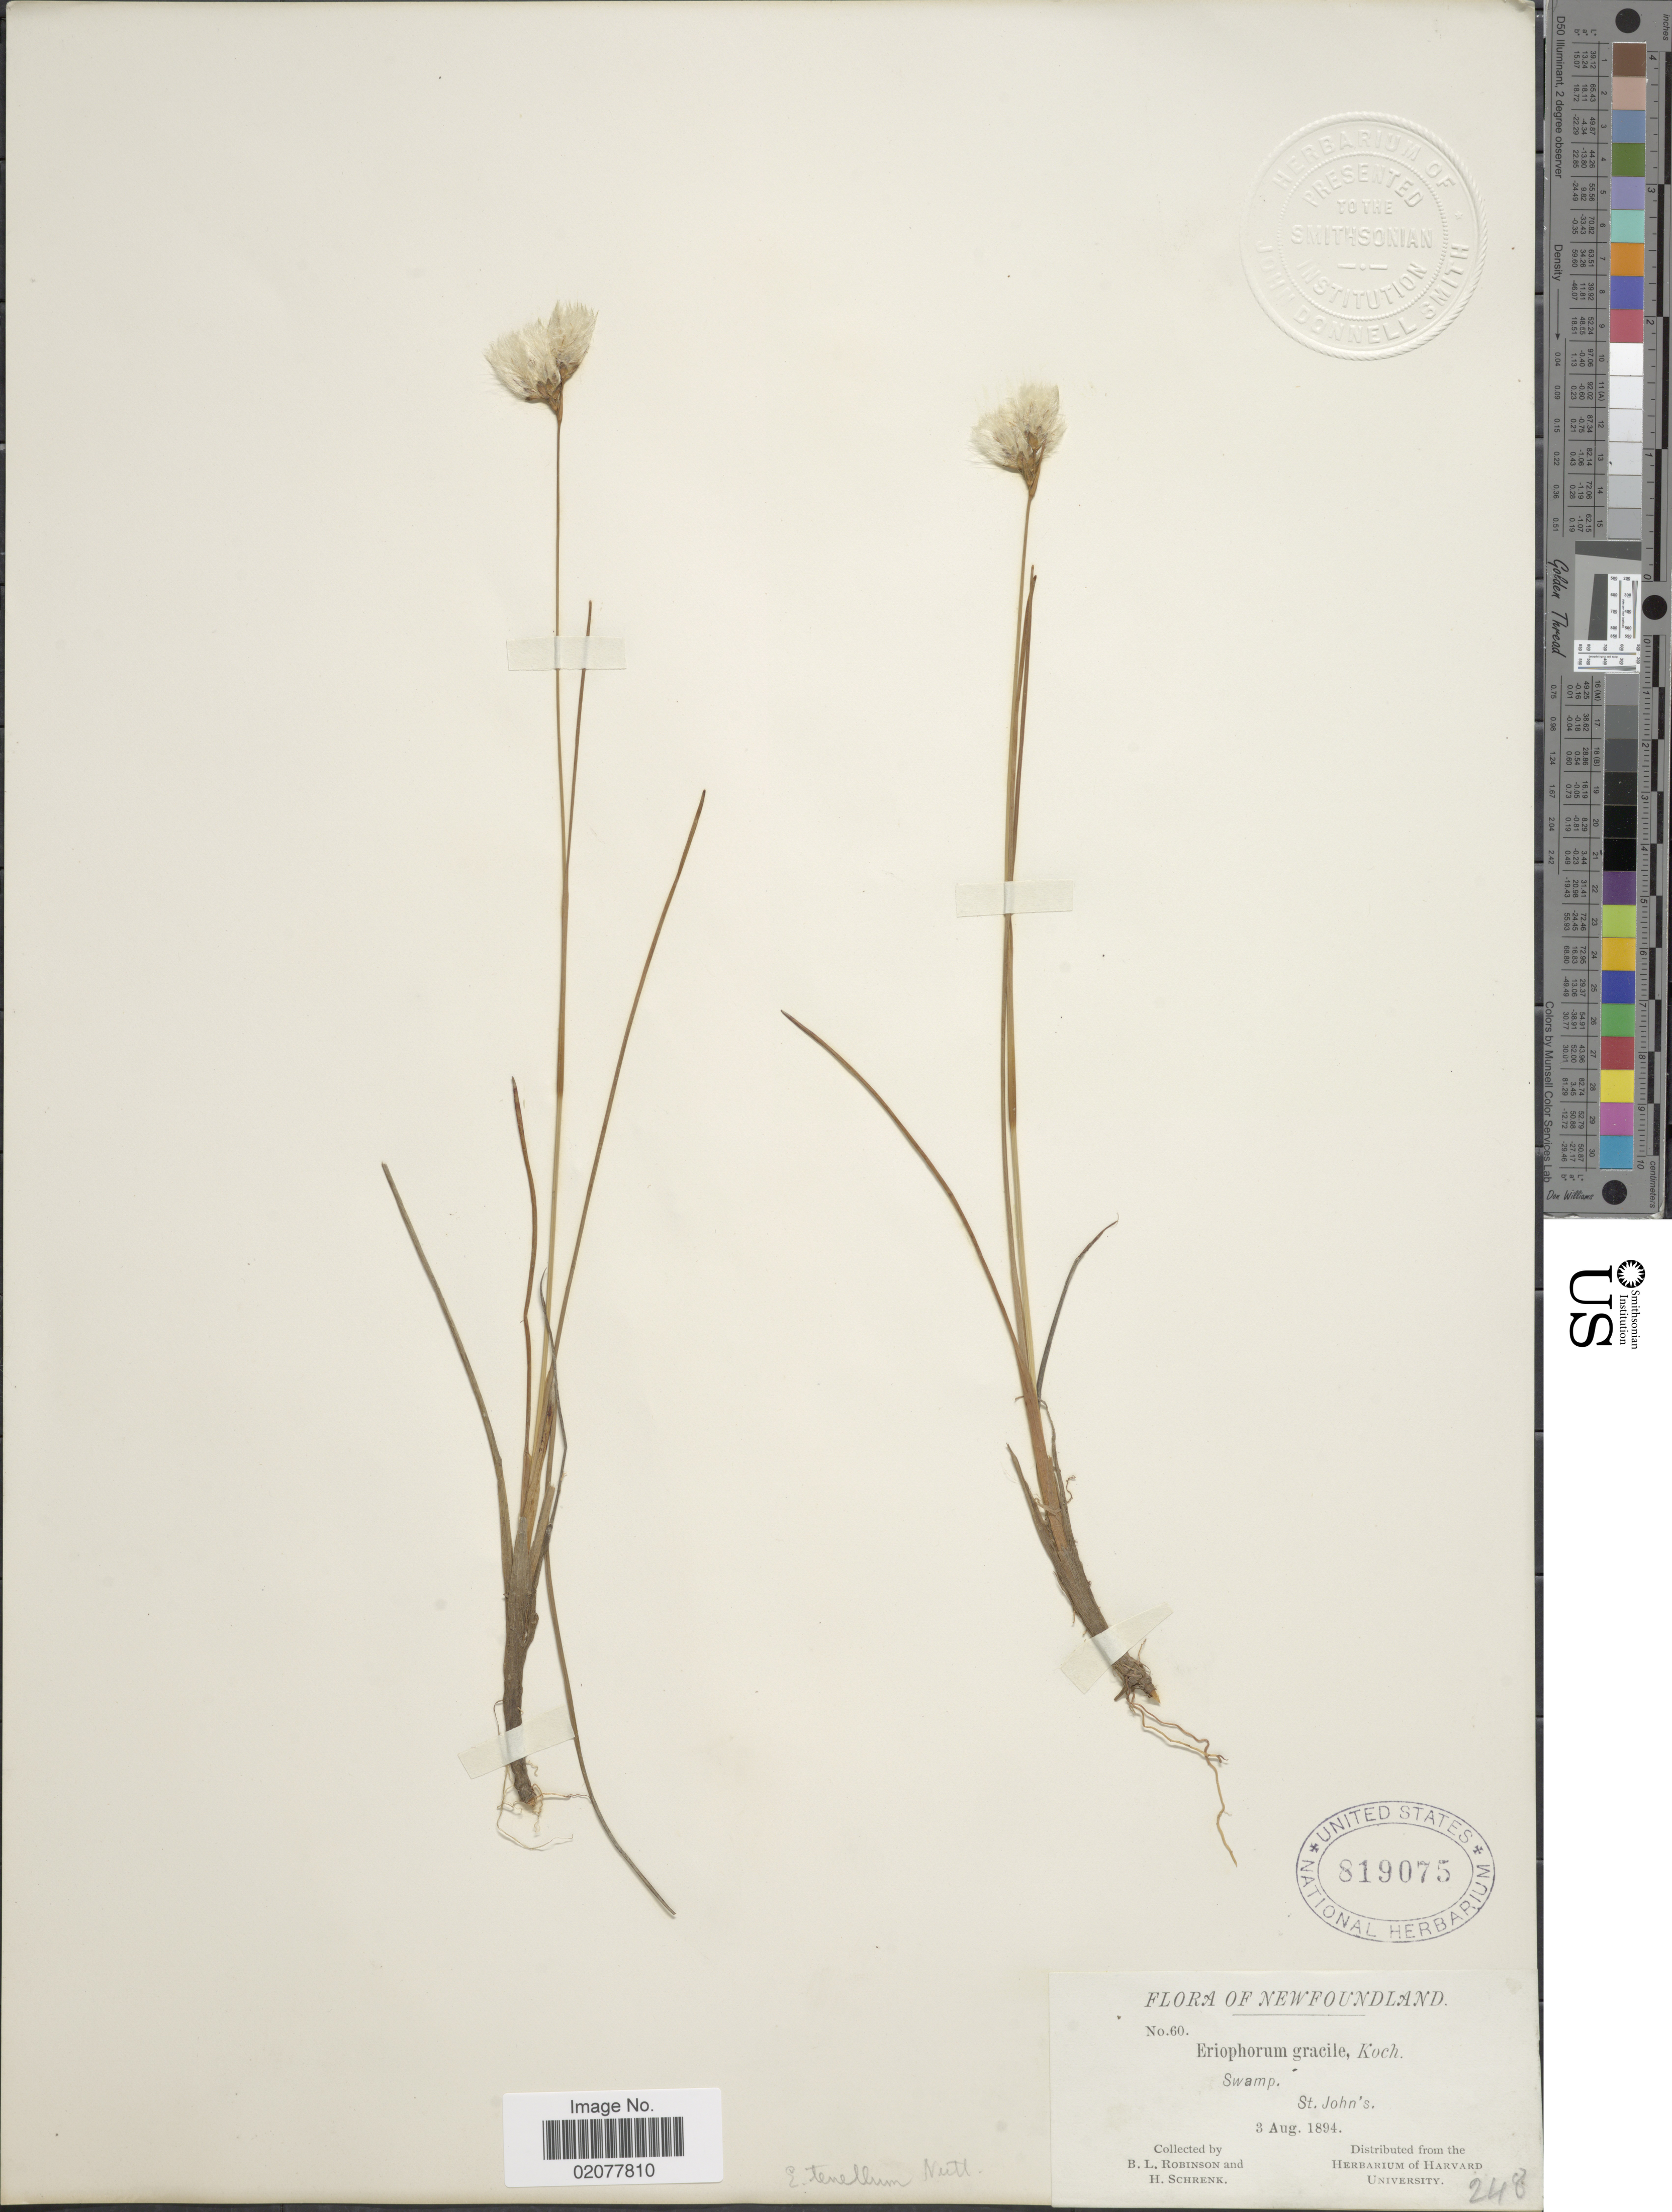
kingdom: Plantae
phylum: Tracheophyta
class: Liliopsida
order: Poales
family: Cyperaceae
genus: Eriophorum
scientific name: Eriophorum tenellum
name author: Nutt.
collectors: B. L. Robinson & H. v. Schrenk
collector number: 60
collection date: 1894-08-03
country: Canada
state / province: Newfoundland and Labrador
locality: Swamp, St. John's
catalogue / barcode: US 819075